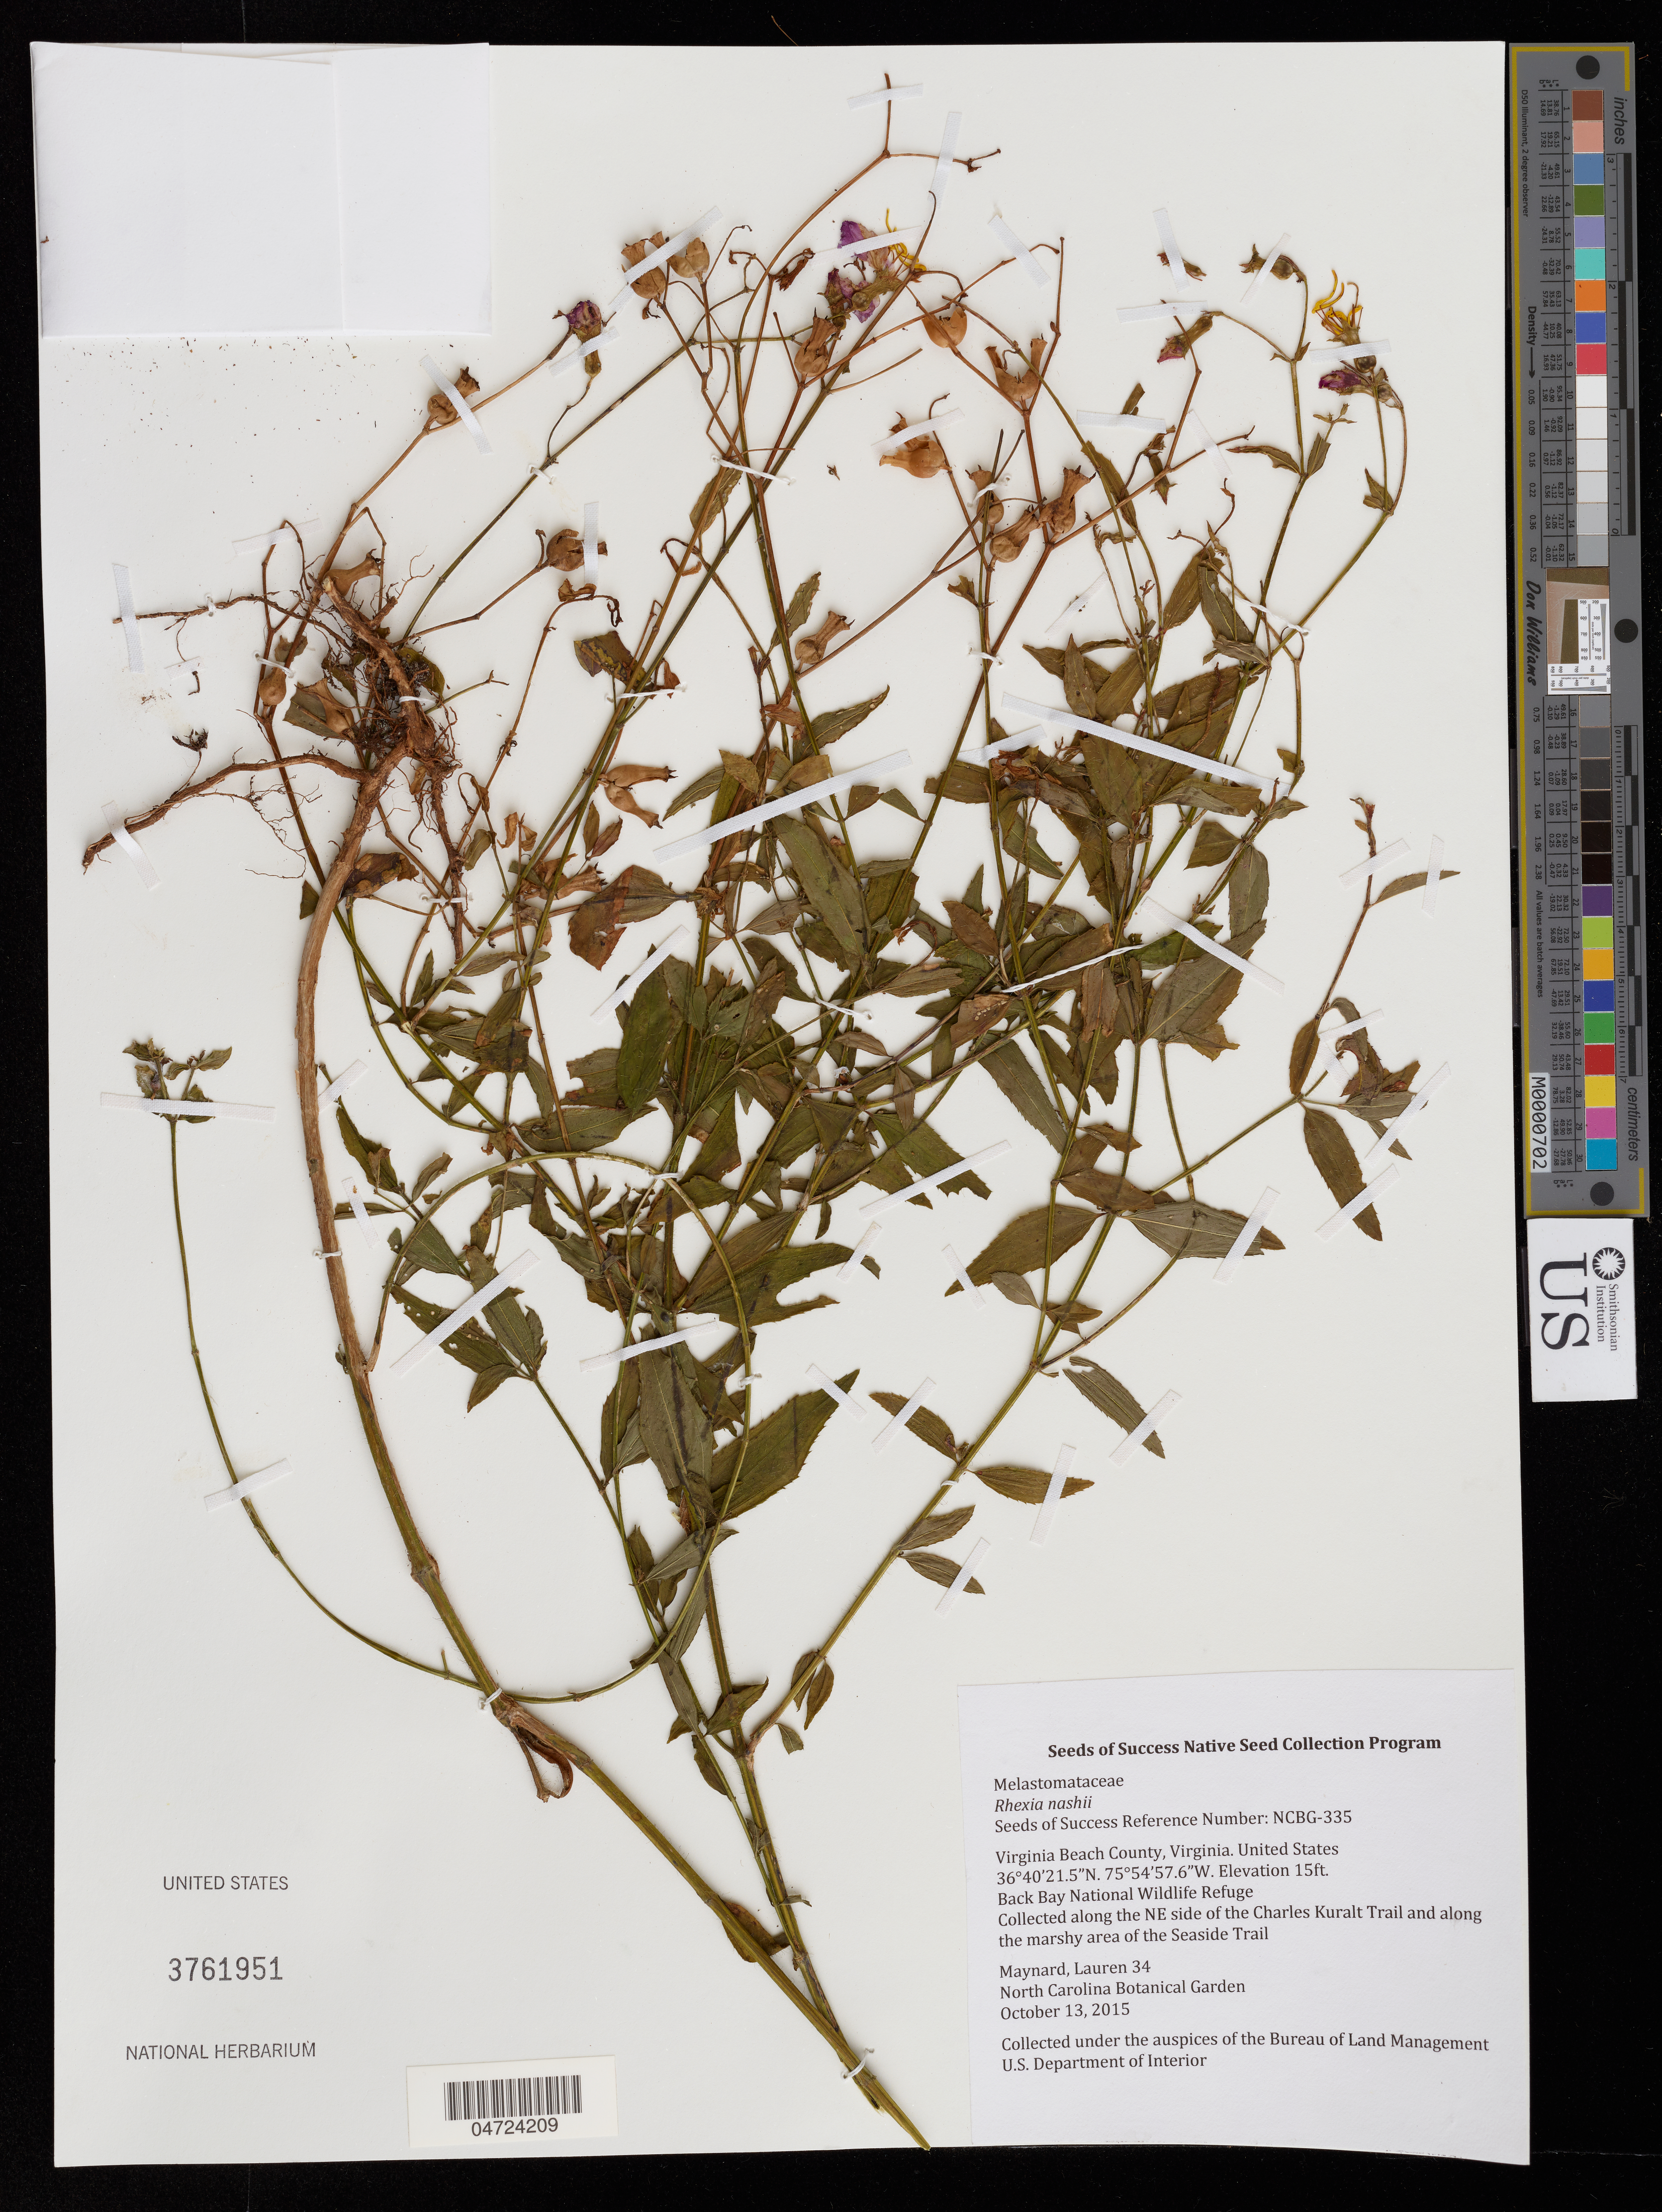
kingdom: Plantae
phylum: Tracheophyta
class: Magnoliopsida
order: Myrtales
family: Melastomataceae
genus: Rhexia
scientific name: Rhexia nashii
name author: Small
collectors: L. Maynard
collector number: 34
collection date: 2015-10-13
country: United States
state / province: Virginia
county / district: City of Virginia Beach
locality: Virginia Beach County. Back Bay National Wildlife Refuge. Collected along the NE side of the Charles Kuralt Trail and along the marshy area of the Seaside Trail.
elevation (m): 5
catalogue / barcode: US 3761951